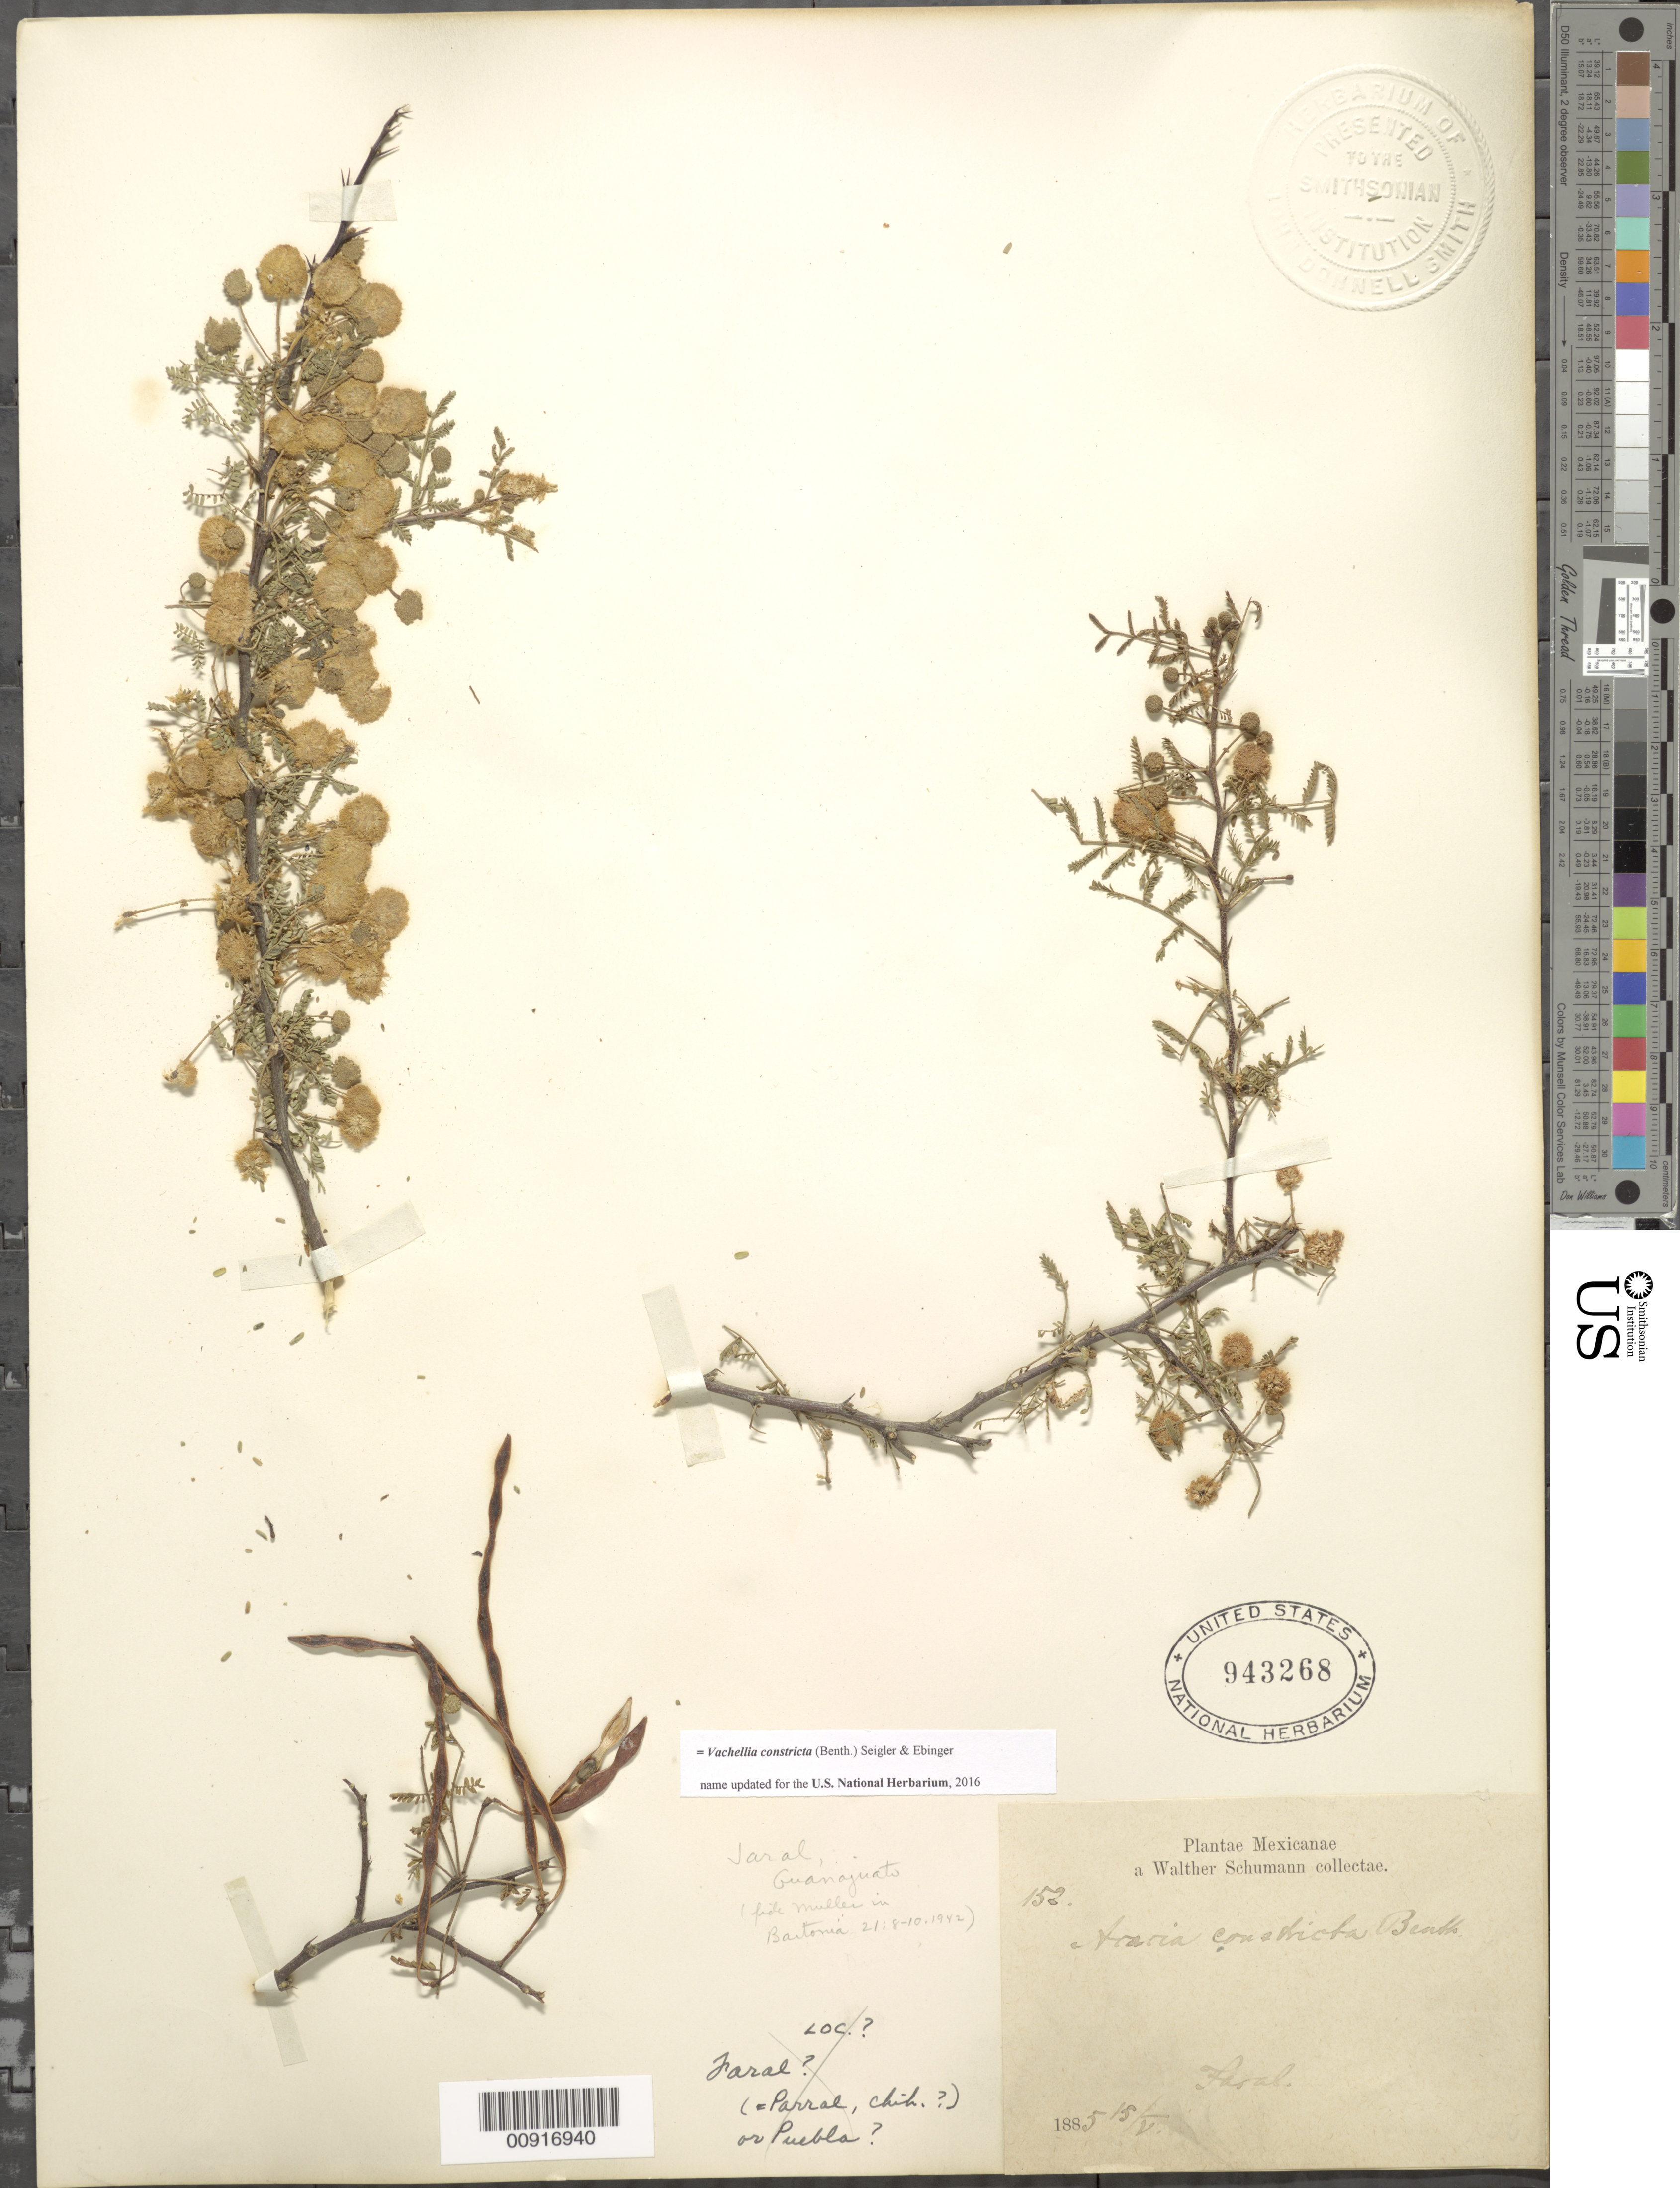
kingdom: Plantae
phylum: Tracheophyta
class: Magnoliopsida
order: Fabales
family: Fabaceae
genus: Vachellia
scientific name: Vachellia constricta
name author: (Benth.) Seigler & Ebinger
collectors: W. Schumann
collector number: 152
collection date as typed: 15 May 1885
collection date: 1885-05-15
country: Mexico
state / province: Guanajuato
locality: Jaral.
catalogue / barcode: US 943268